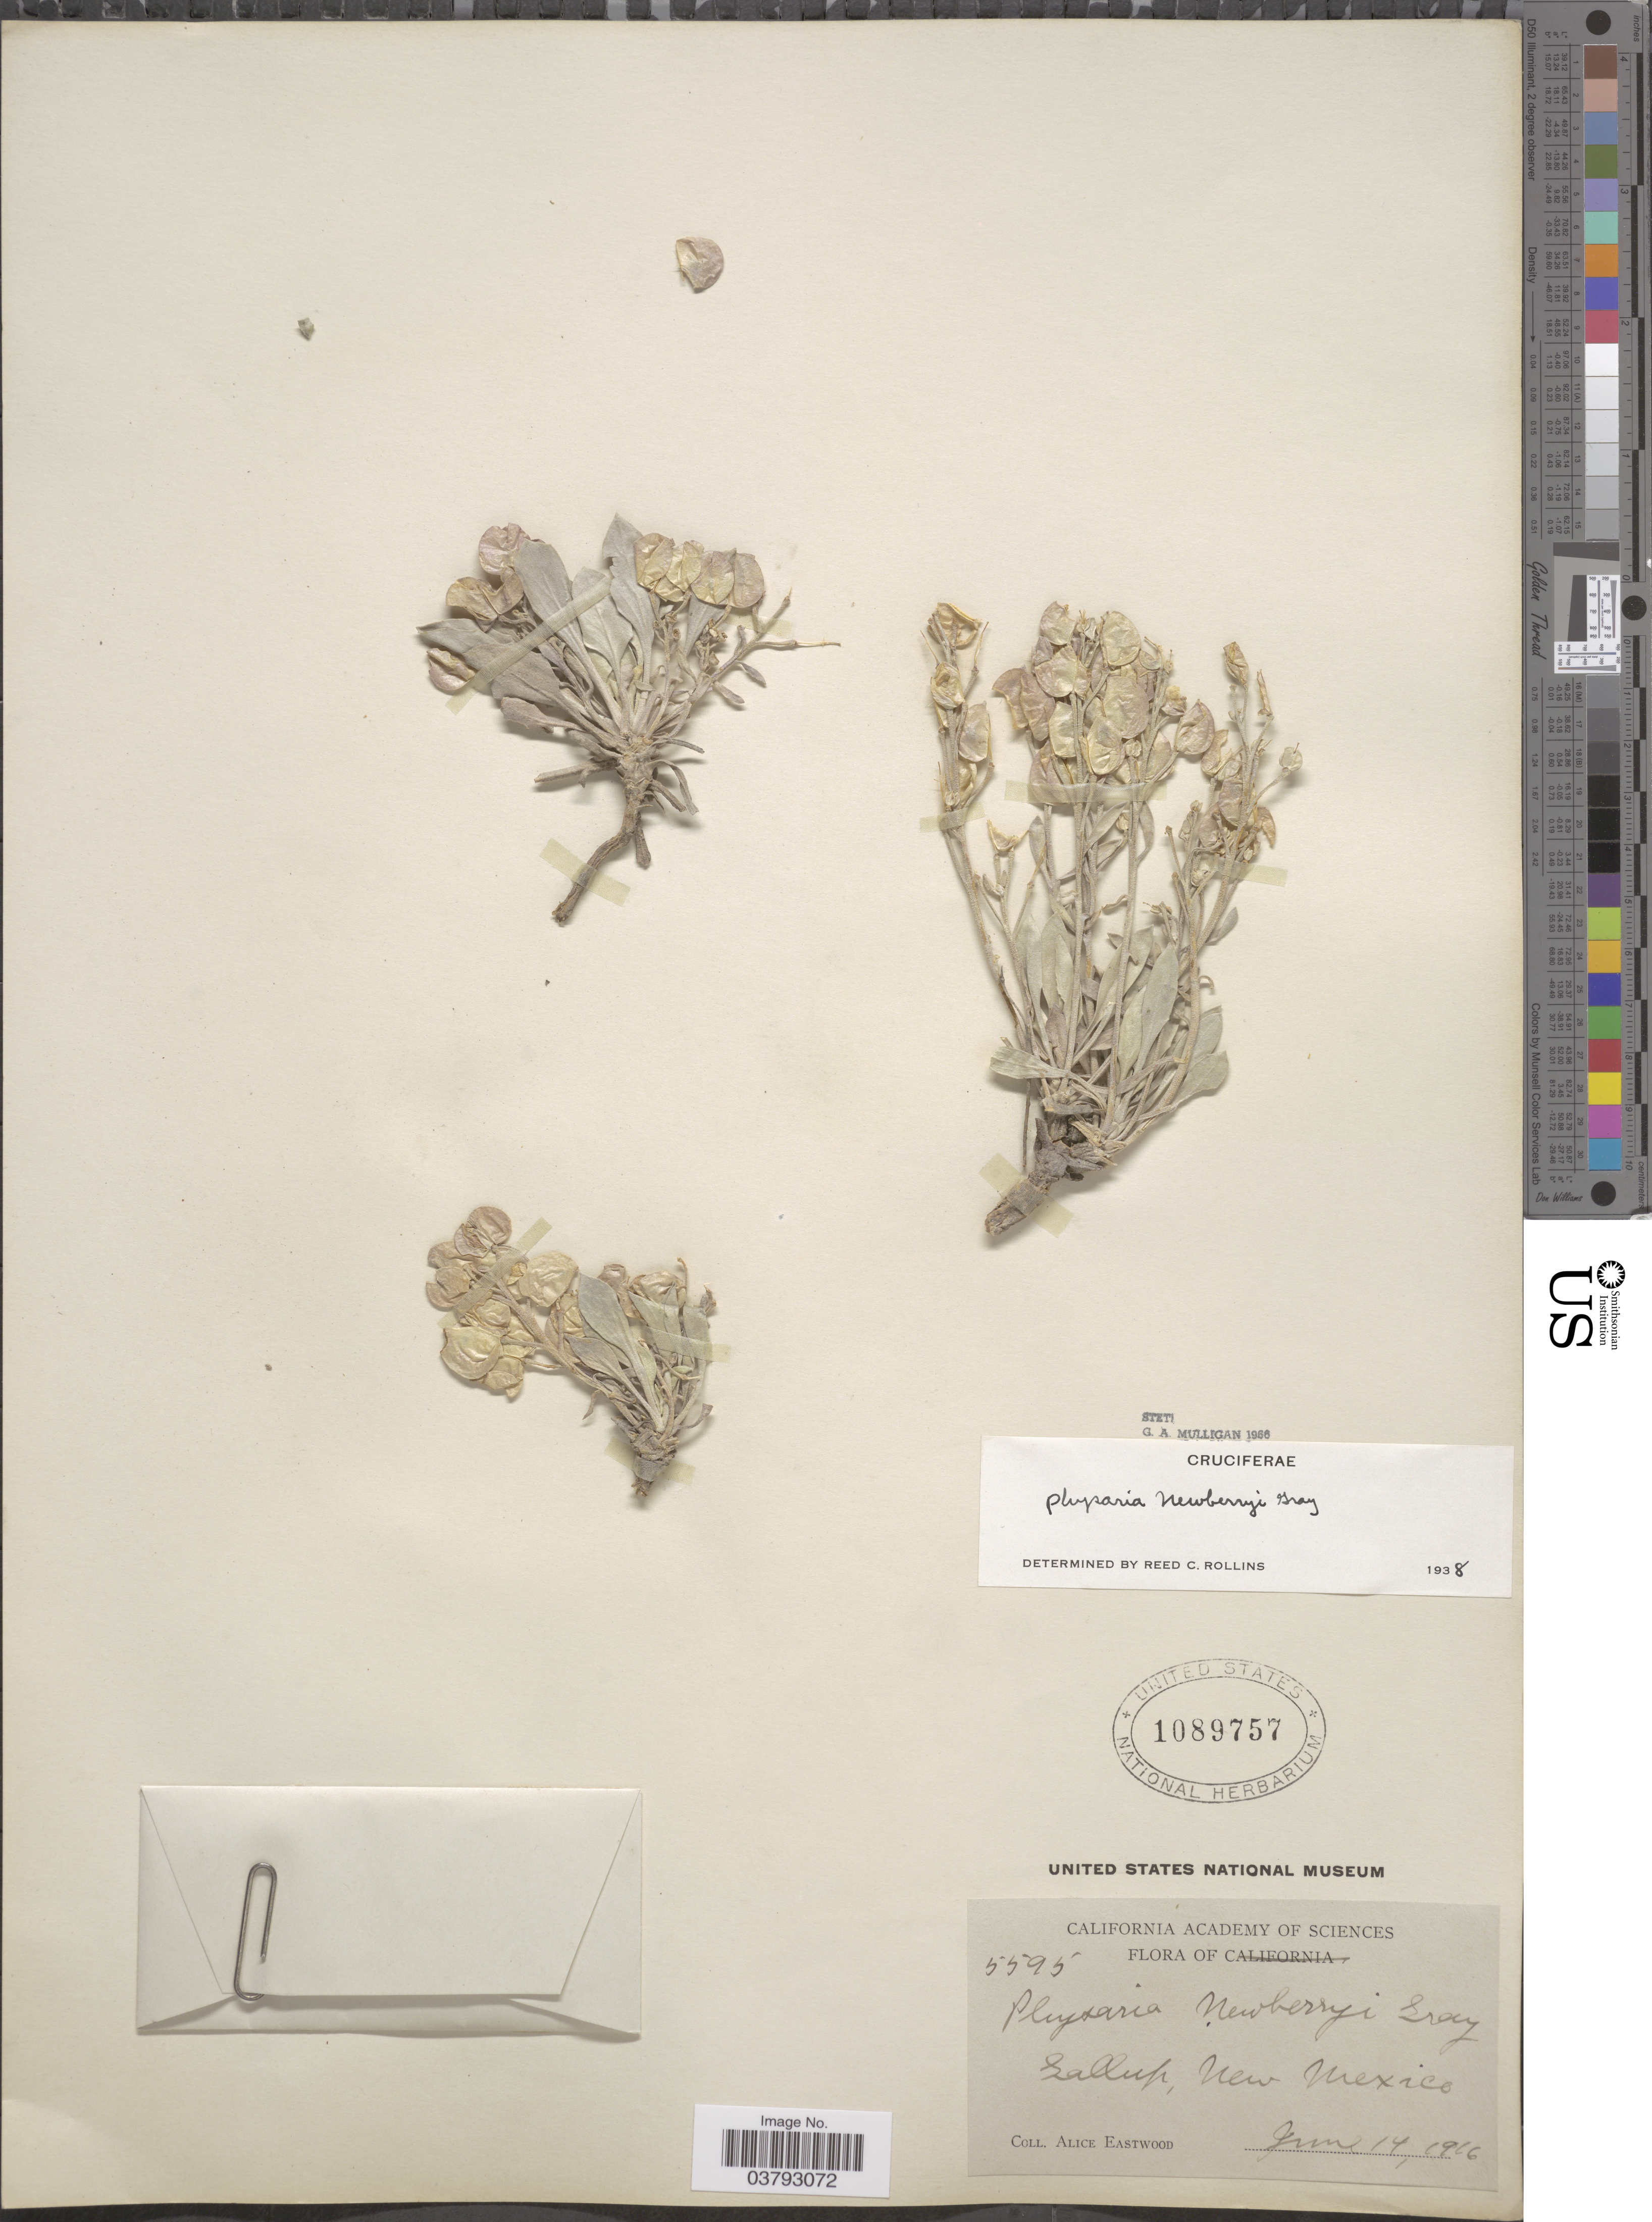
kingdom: Plantae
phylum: Tracheophyta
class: Magnoliopsida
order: Brassicales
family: Brassicaceae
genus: Physaria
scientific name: Physaria newberryi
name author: A. Gray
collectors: A. Eastwood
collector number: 5595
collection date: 1916-06-14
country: United States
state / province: New Mexico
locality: Gallup.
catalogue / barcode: US 1089757